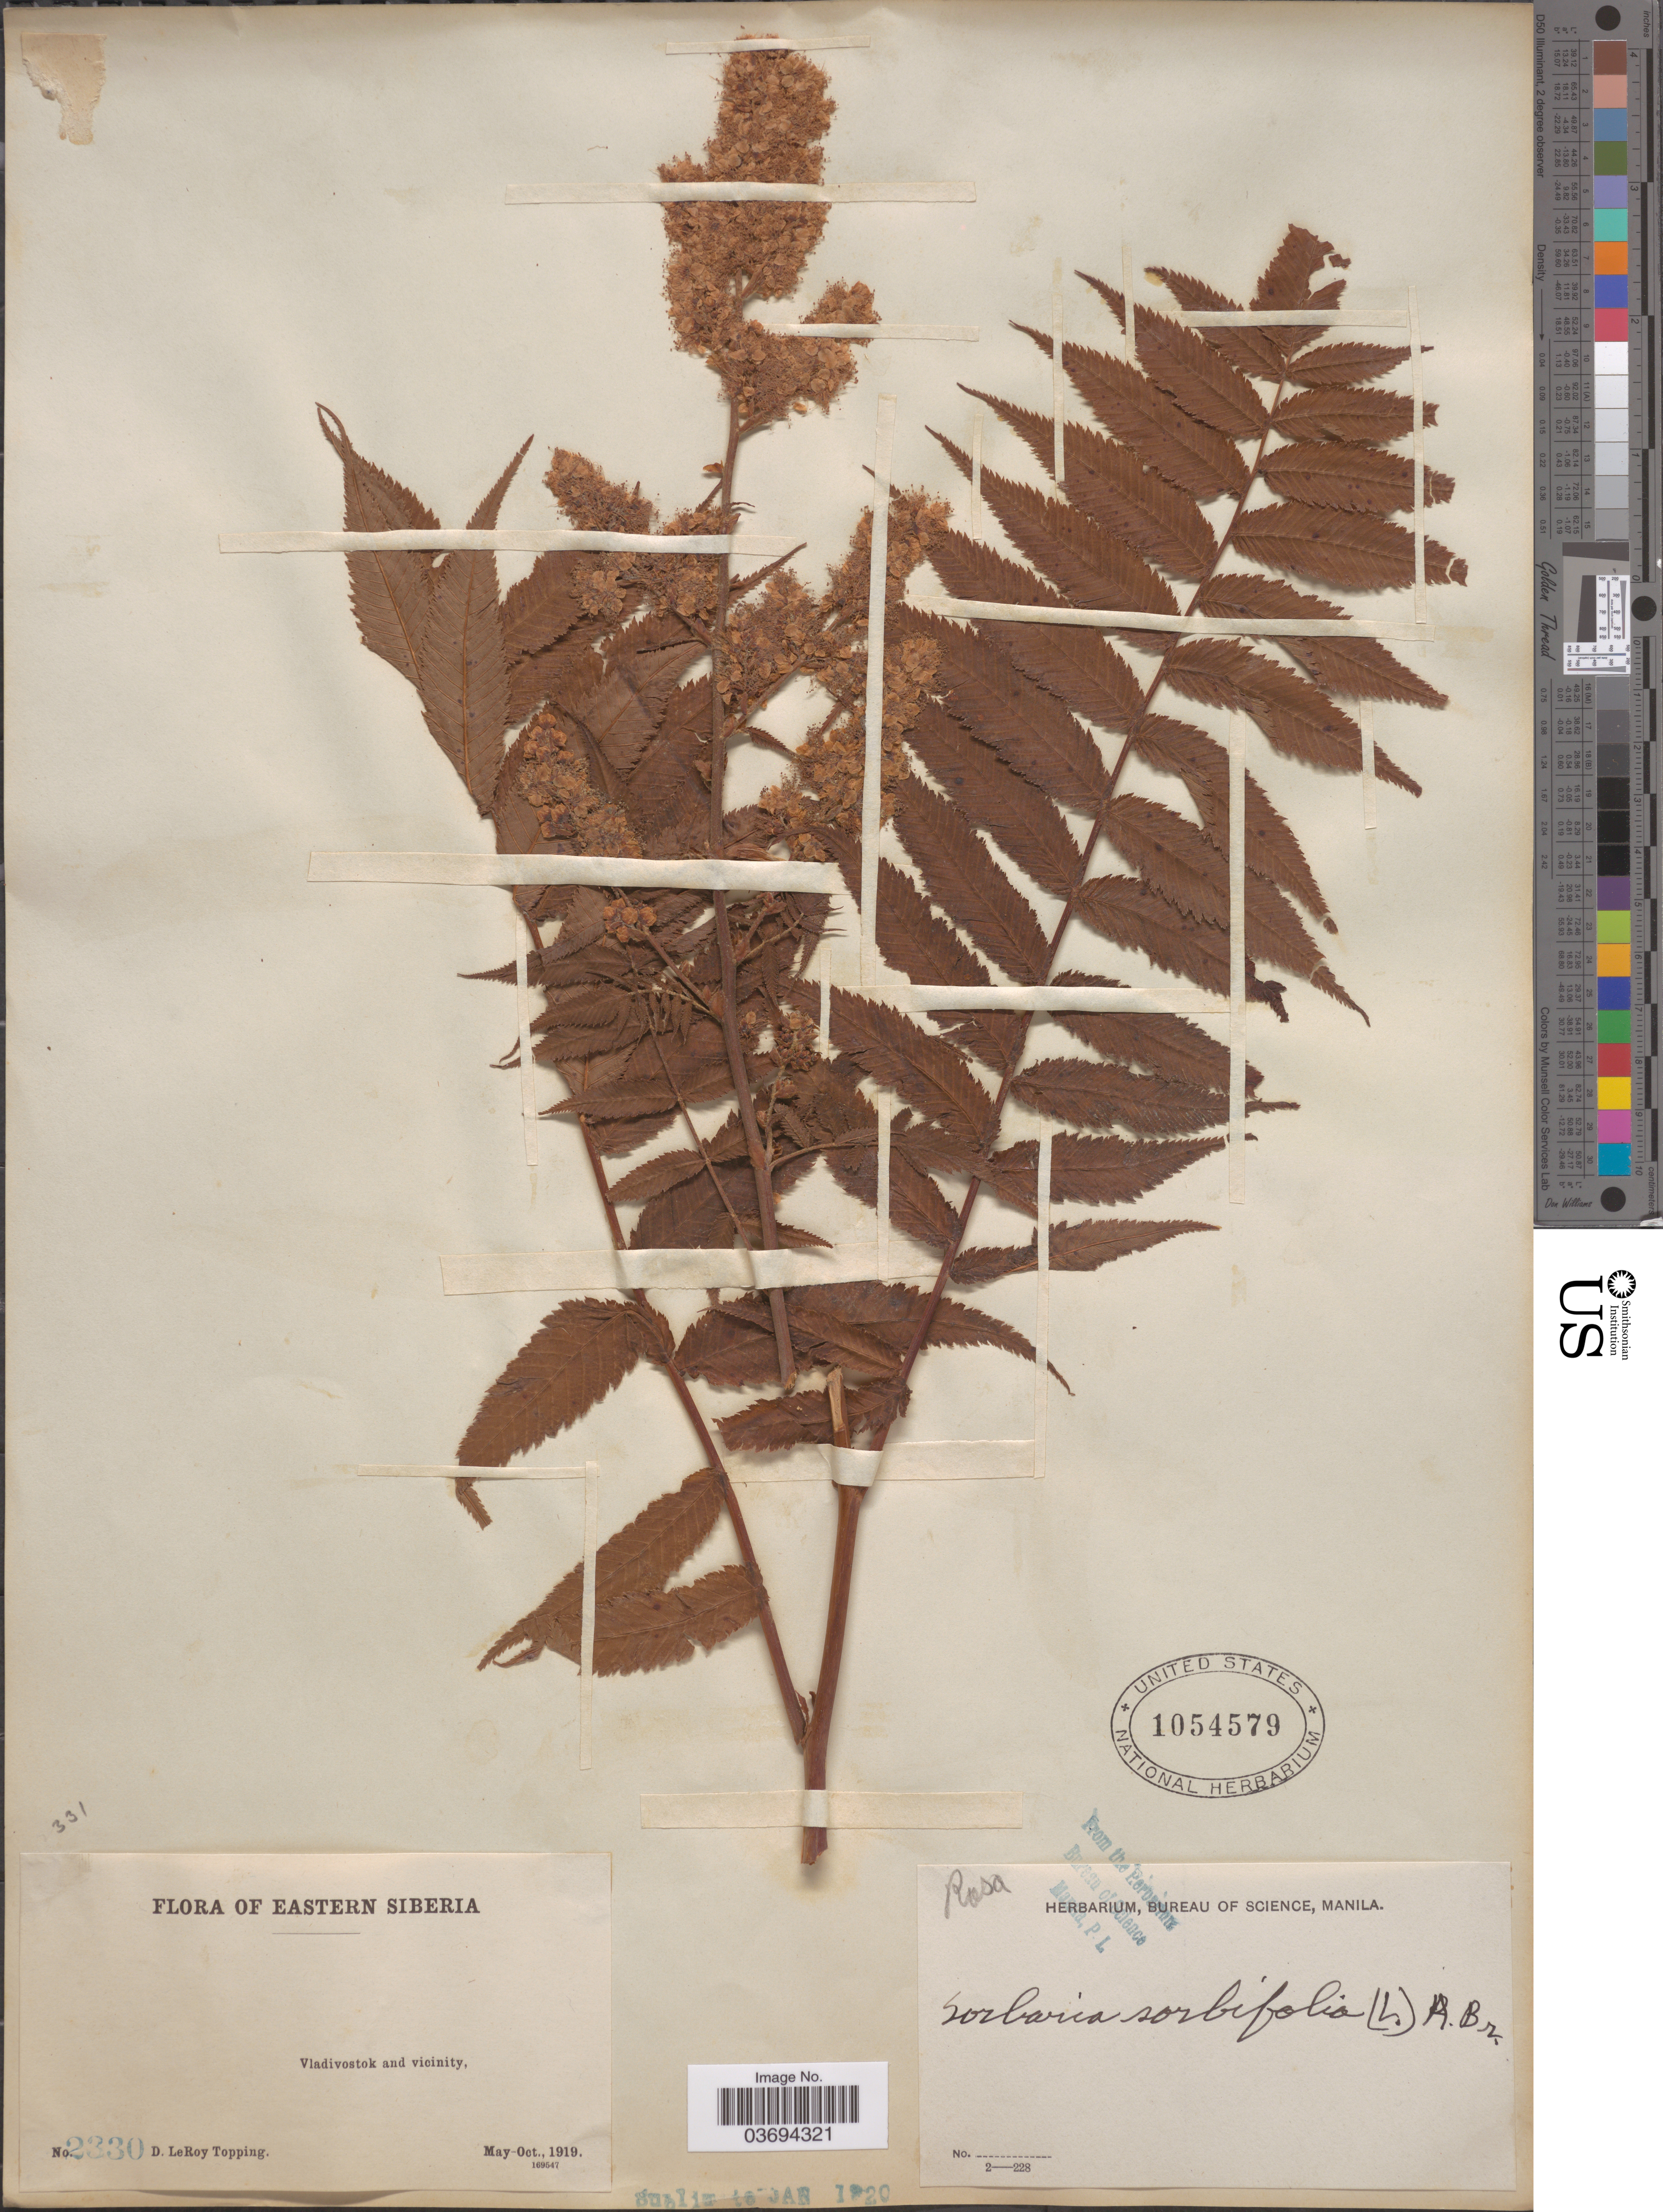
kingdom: Plantae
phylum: Tracheophyta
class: Magnoliopsida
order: Rosales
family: Rosaceae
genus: Sorbaria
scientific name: Sorbaria sorbifolia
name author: (L.) A. Braun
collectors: D. L. Topping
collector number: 2330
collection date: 1919-05/1919-10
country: Russian Federation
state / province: Primorsky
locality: Eastern Siberia. Vladivostok and vicinity.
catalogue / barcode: US 1054579